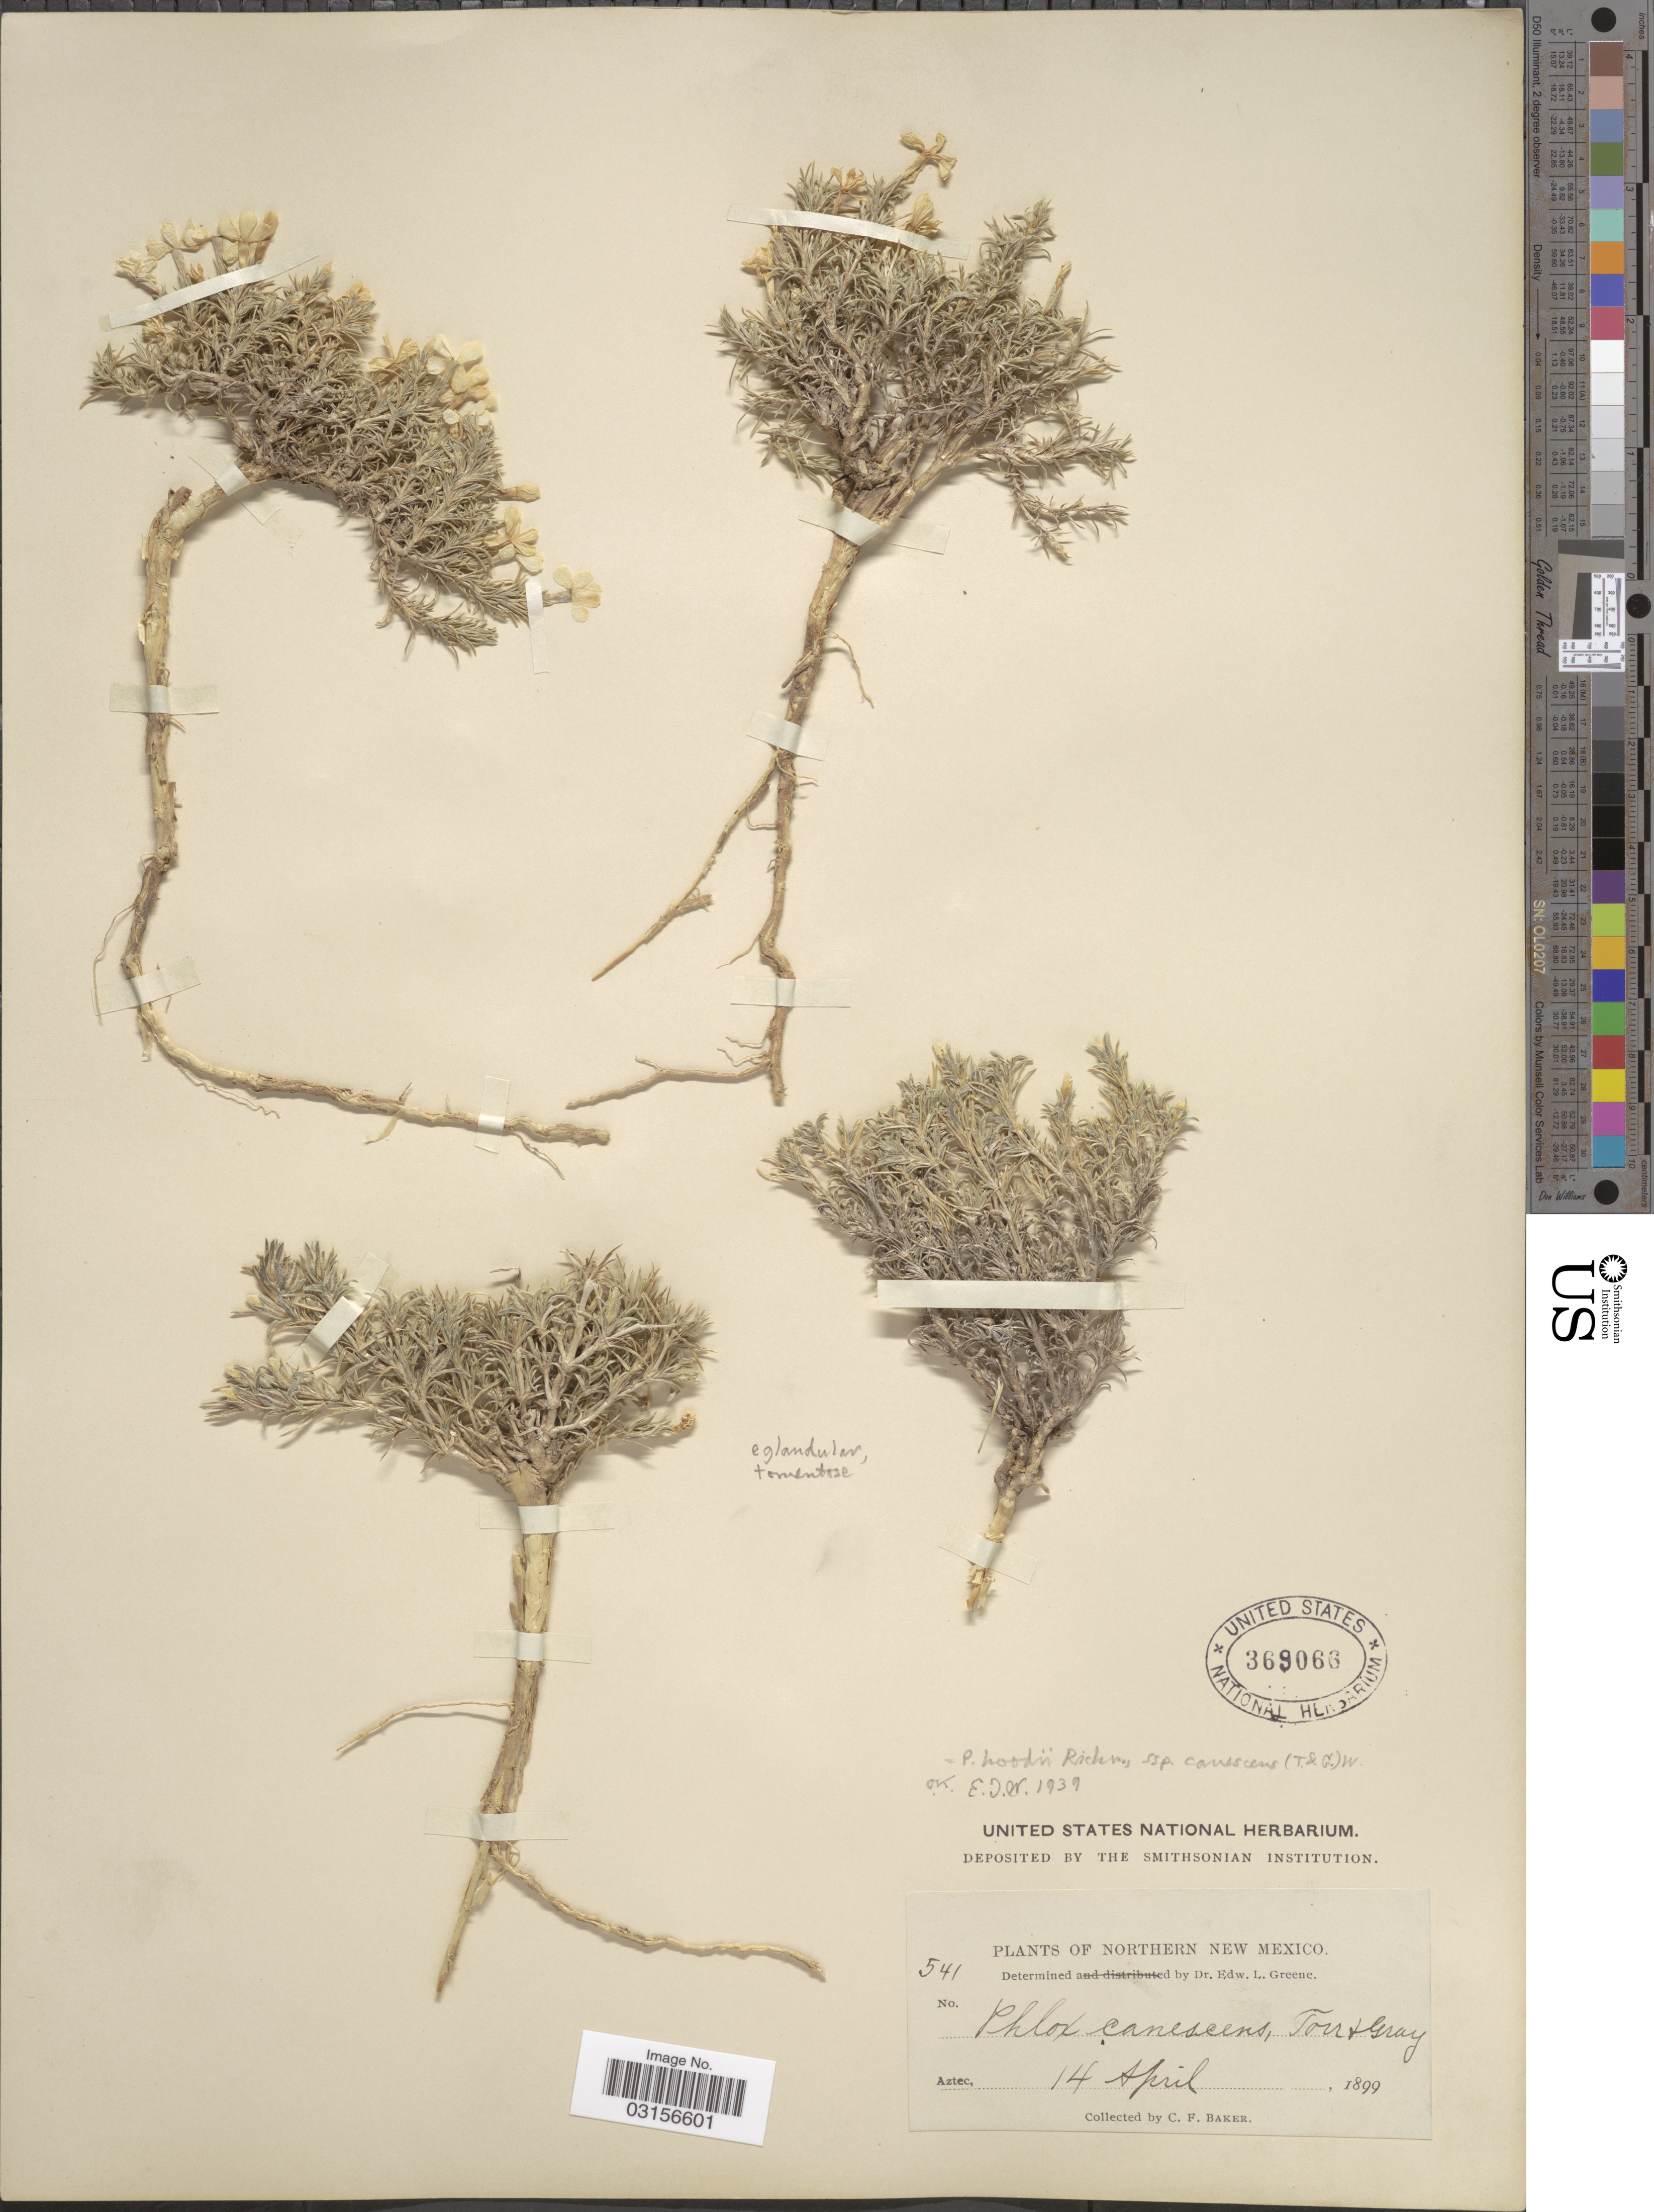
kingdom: Plantae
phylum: Tracheophyta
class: Magnoliopsida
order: Ericales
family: Polemoniaceae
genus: Phlox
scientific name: Phlox hoodii subsp. canescens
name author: (Torr. & A. Gray) Wherry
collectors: C. F. Baker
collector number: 541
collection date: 1899-04-14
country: United States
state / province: New Mexico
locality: Northern New Mexico. Aztec.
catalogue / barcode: US 369066